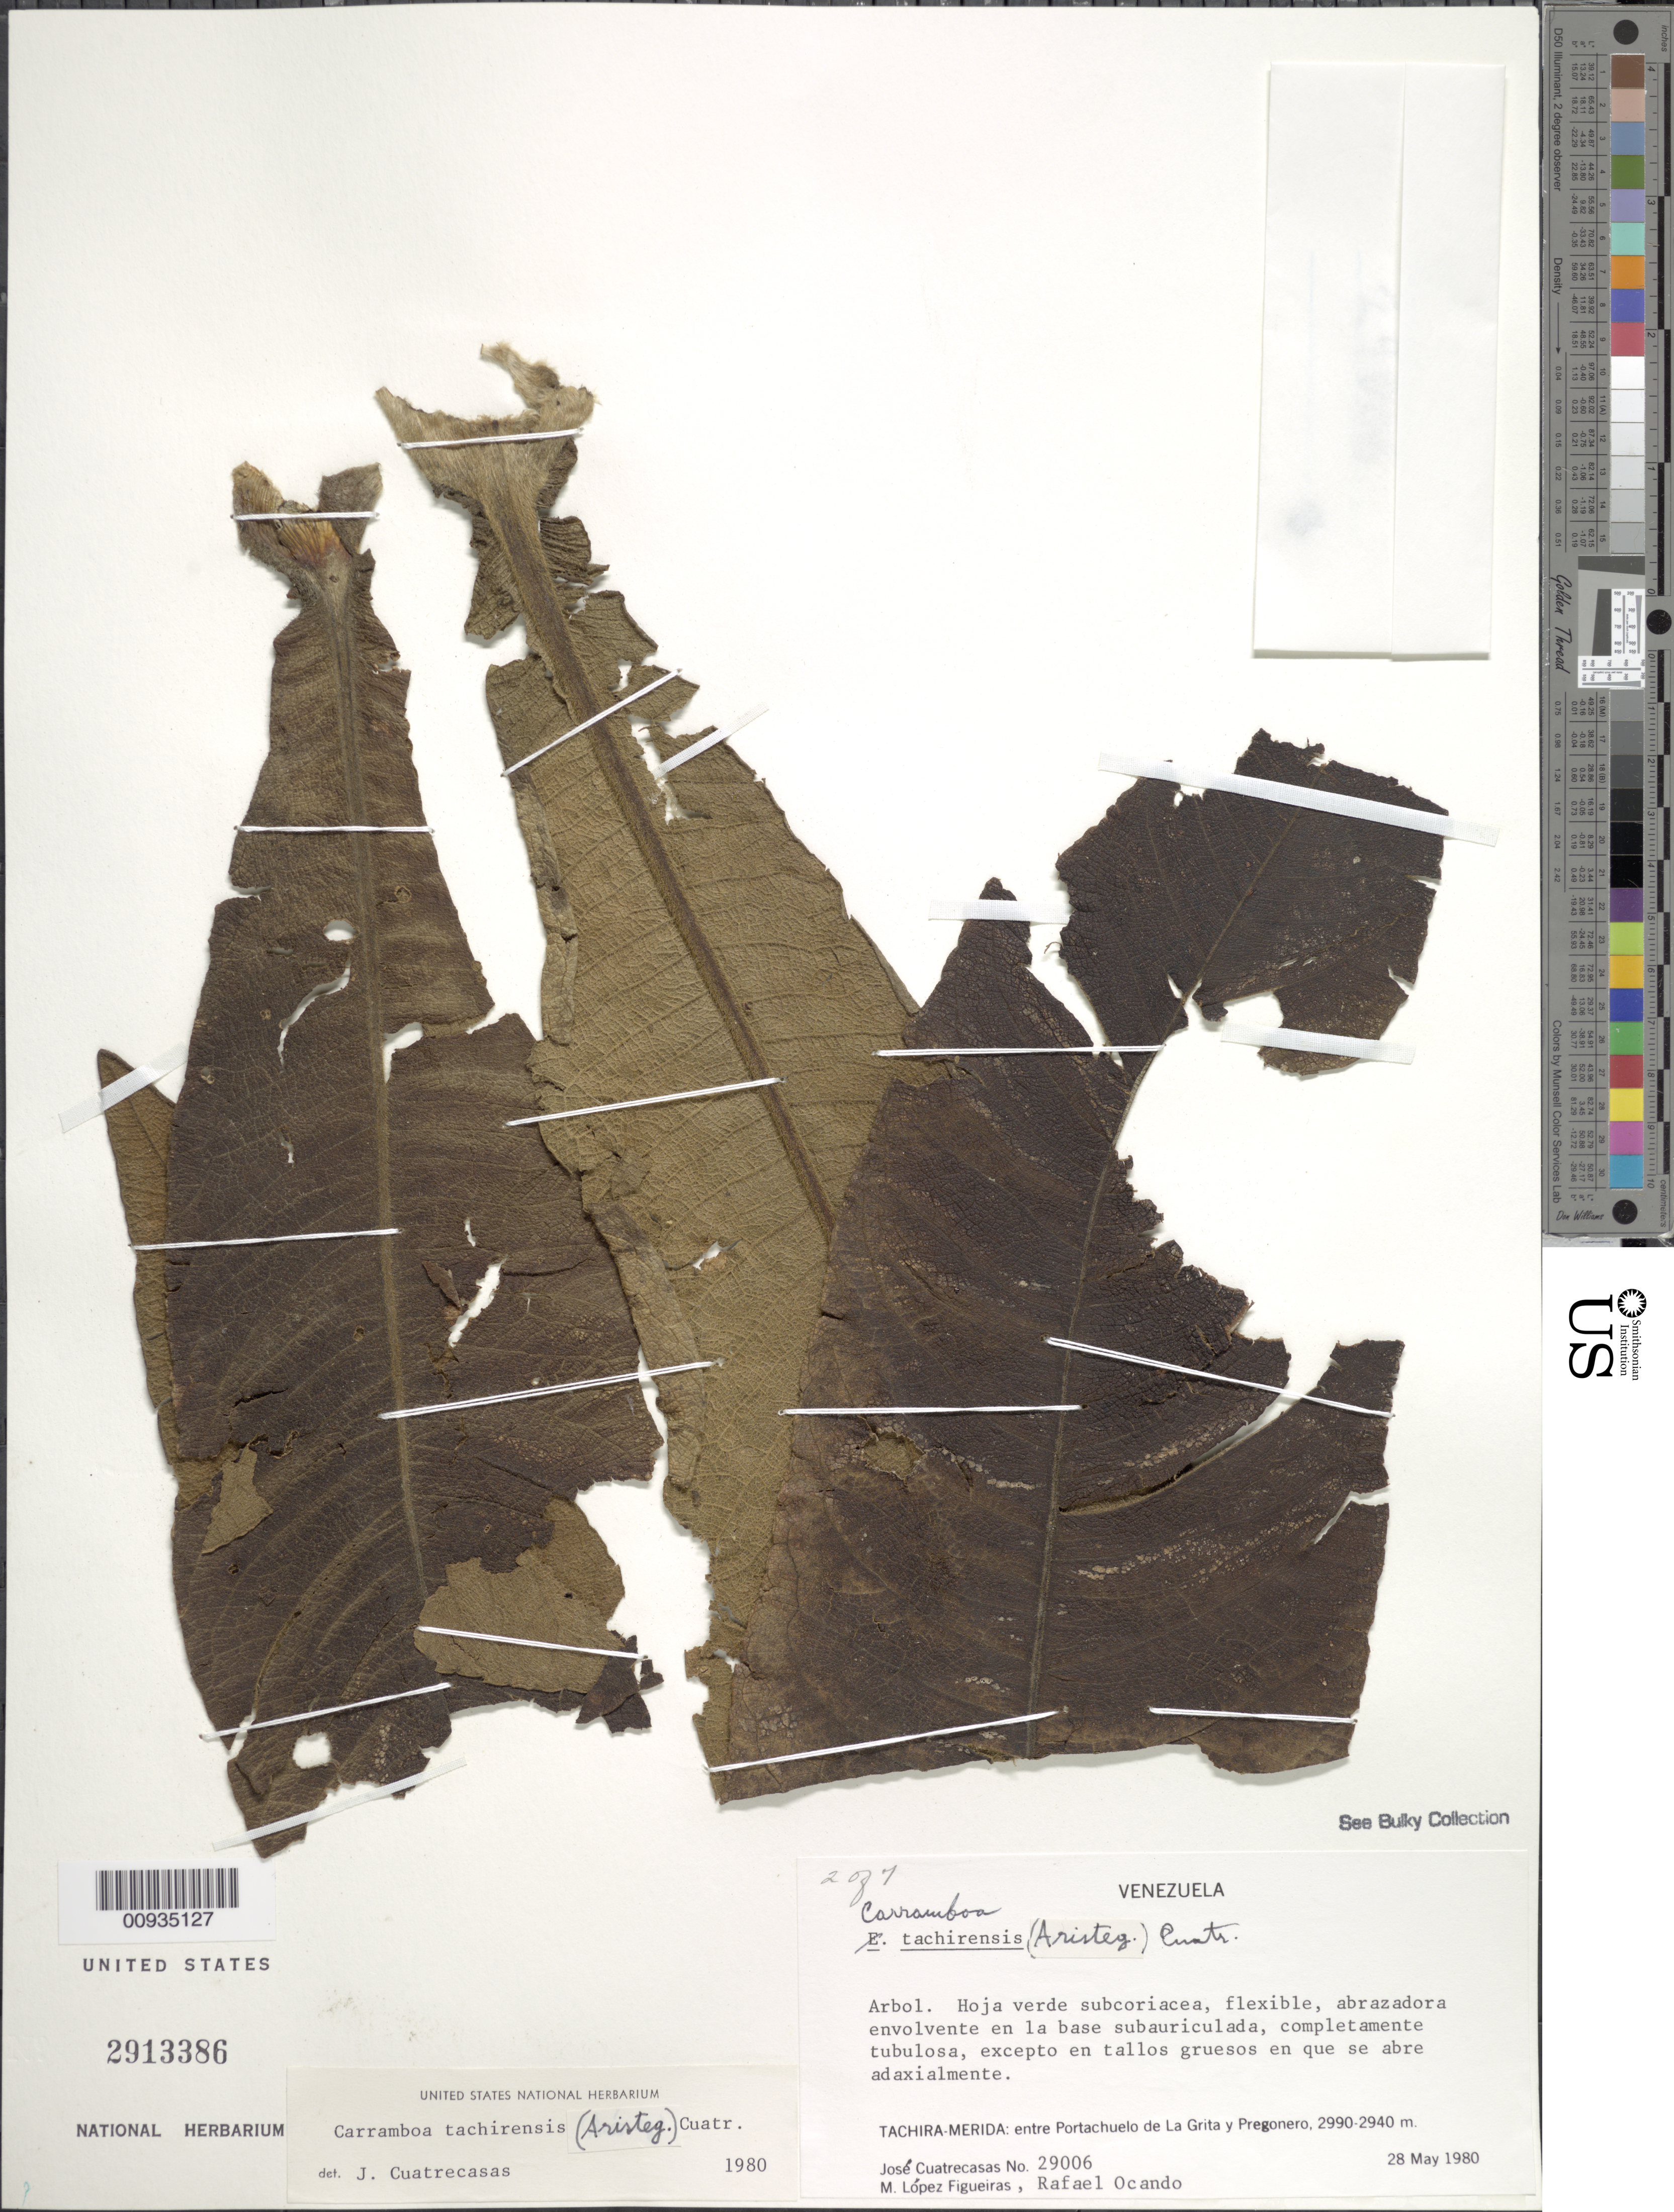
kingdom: Plantae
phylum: Tracheophyta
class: Magnoliopsida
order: Asterales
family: Asteraceae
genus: Carramboa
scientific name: Carramboa tachirensis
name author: (Aristeg.) Cuatrec.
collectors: J. Cuatrecasas, M. López Figueiras & R. Ocando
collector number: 29006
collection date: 1980-05-28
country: Venezuela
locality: Tachira-Merida: entre Portachuelo de La Grita y Pregonero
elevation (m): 2940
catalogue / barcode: US 2913386